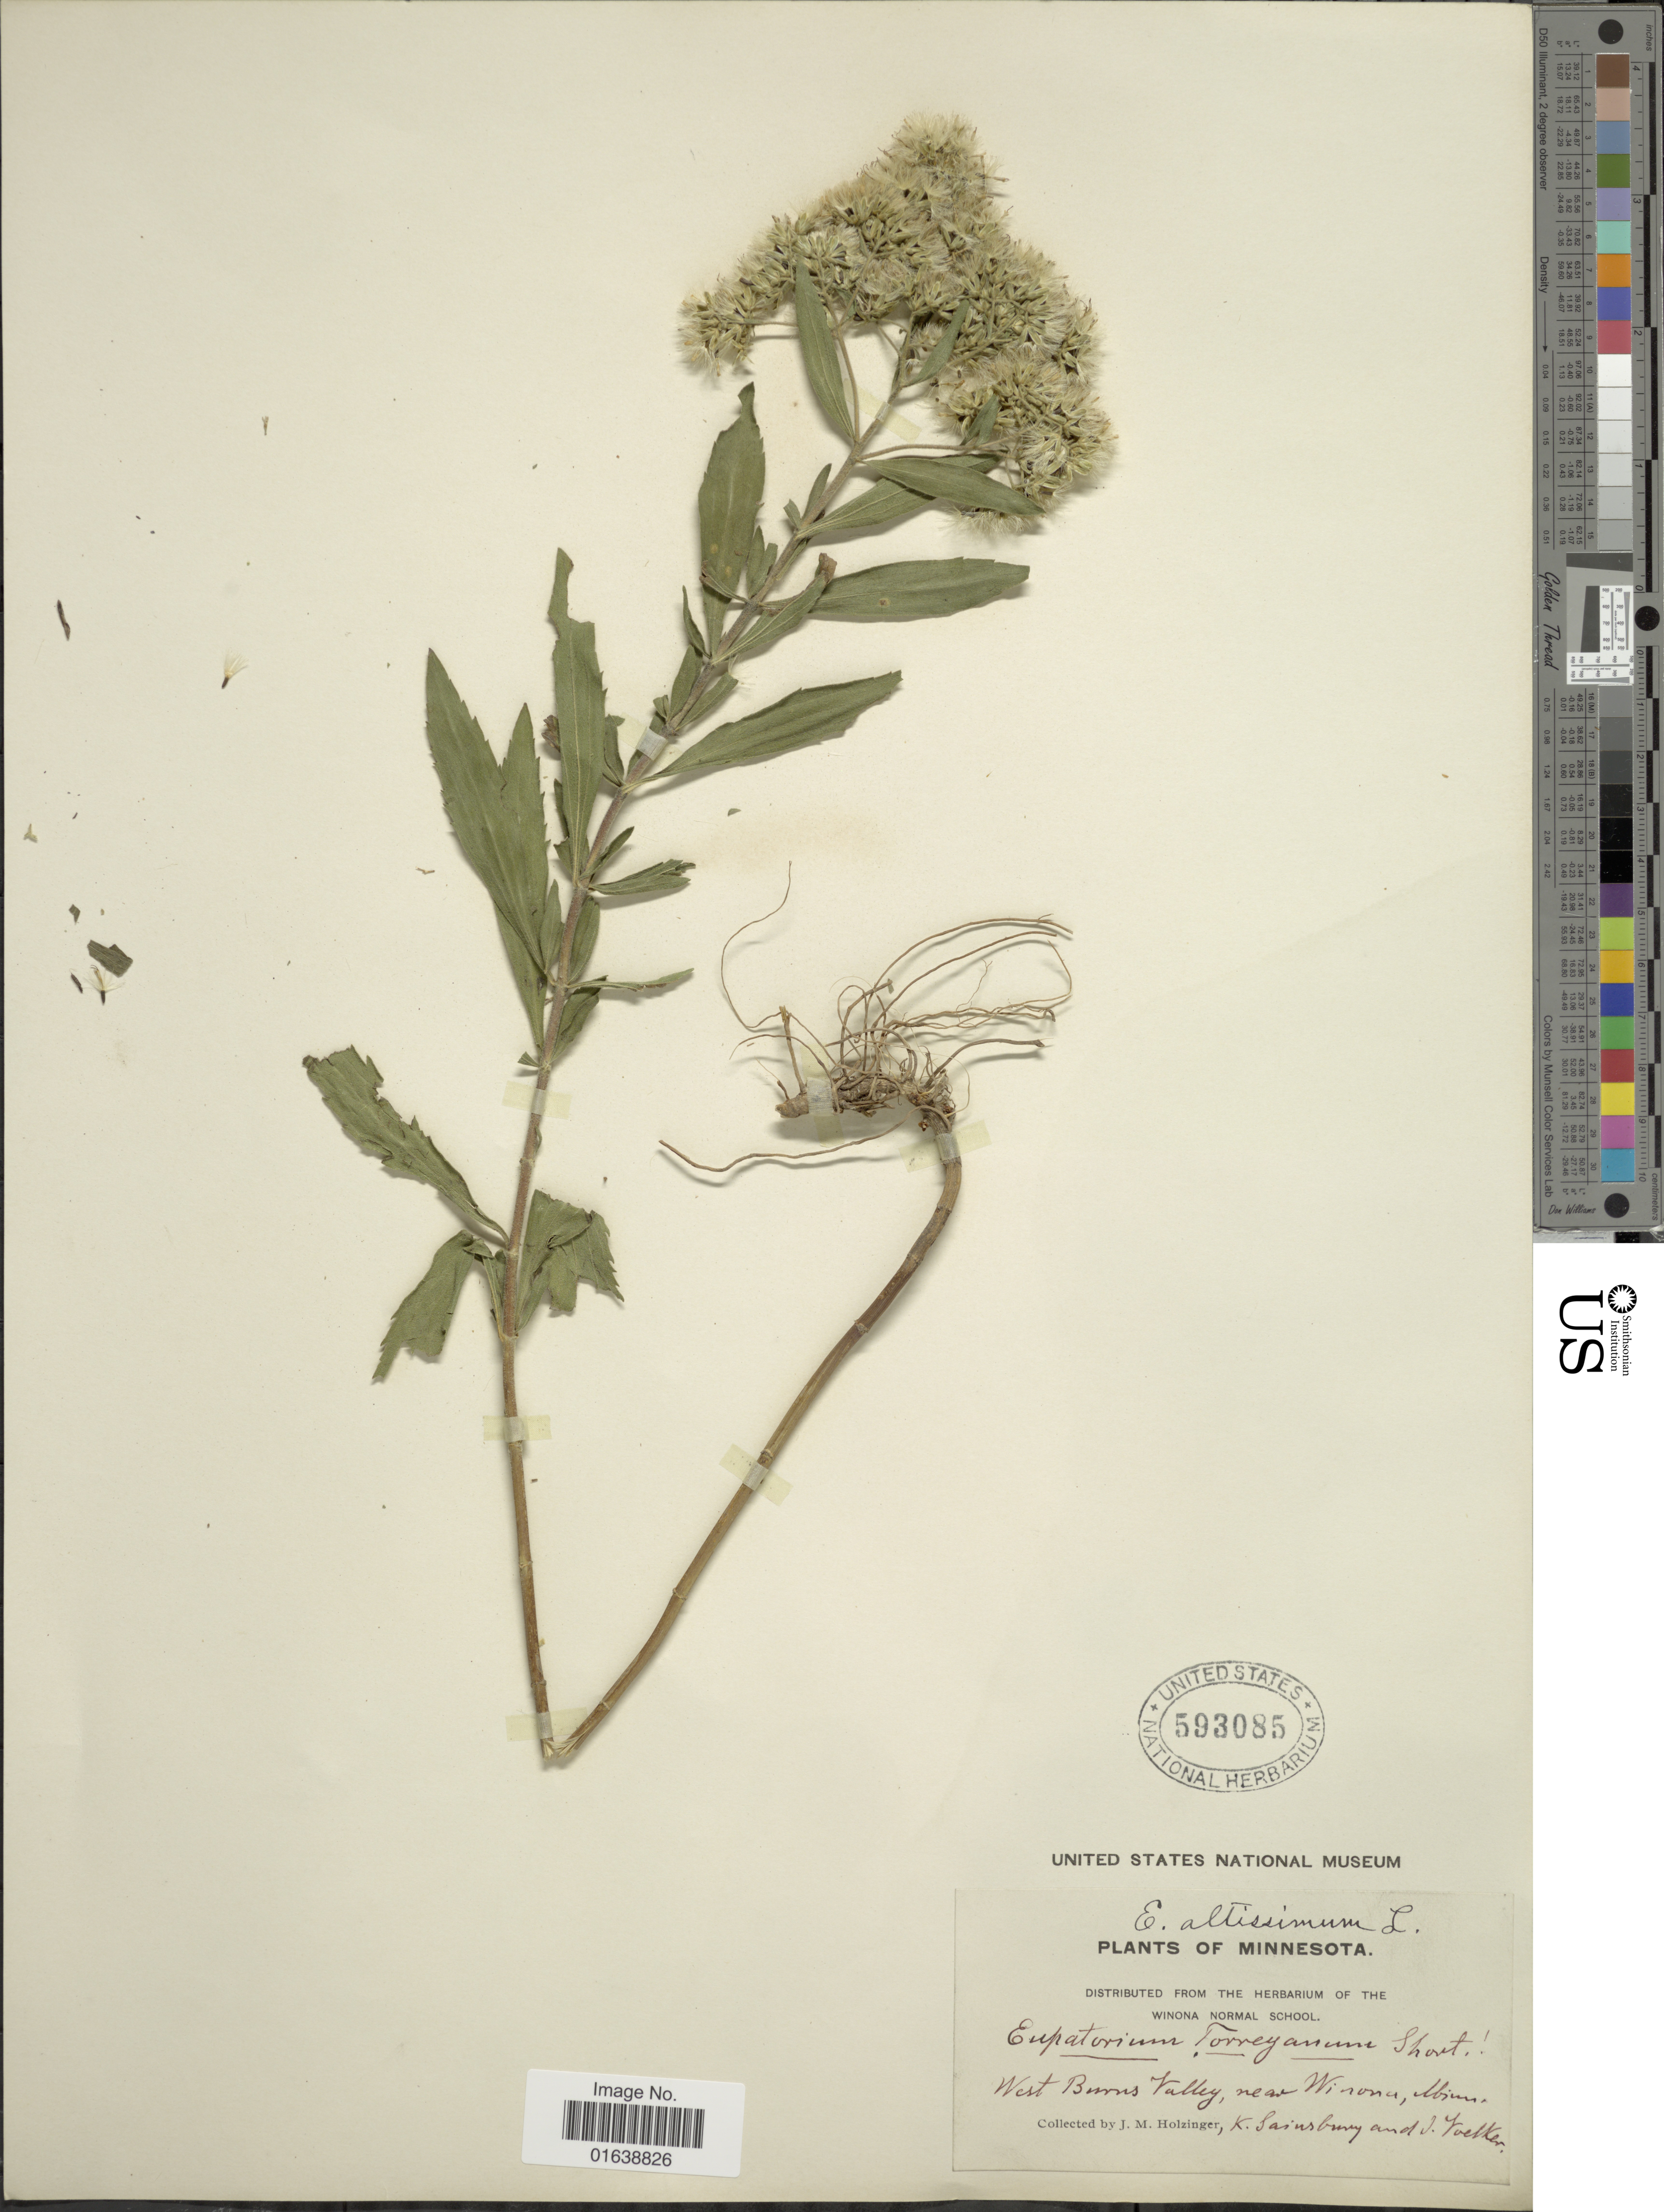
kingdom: Plantae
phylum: Tracheophyta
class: Magnoliopsida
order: Asterales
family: Asteraceae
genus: Eupatorium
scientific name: Eupatorium altissimum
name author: L.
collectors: J. M. Holzinger, G. Sainsbury & J. Voelker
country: United States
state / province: Minnesota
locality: Minnesota. West Burns Valley, near Winona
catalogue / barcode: US 593085